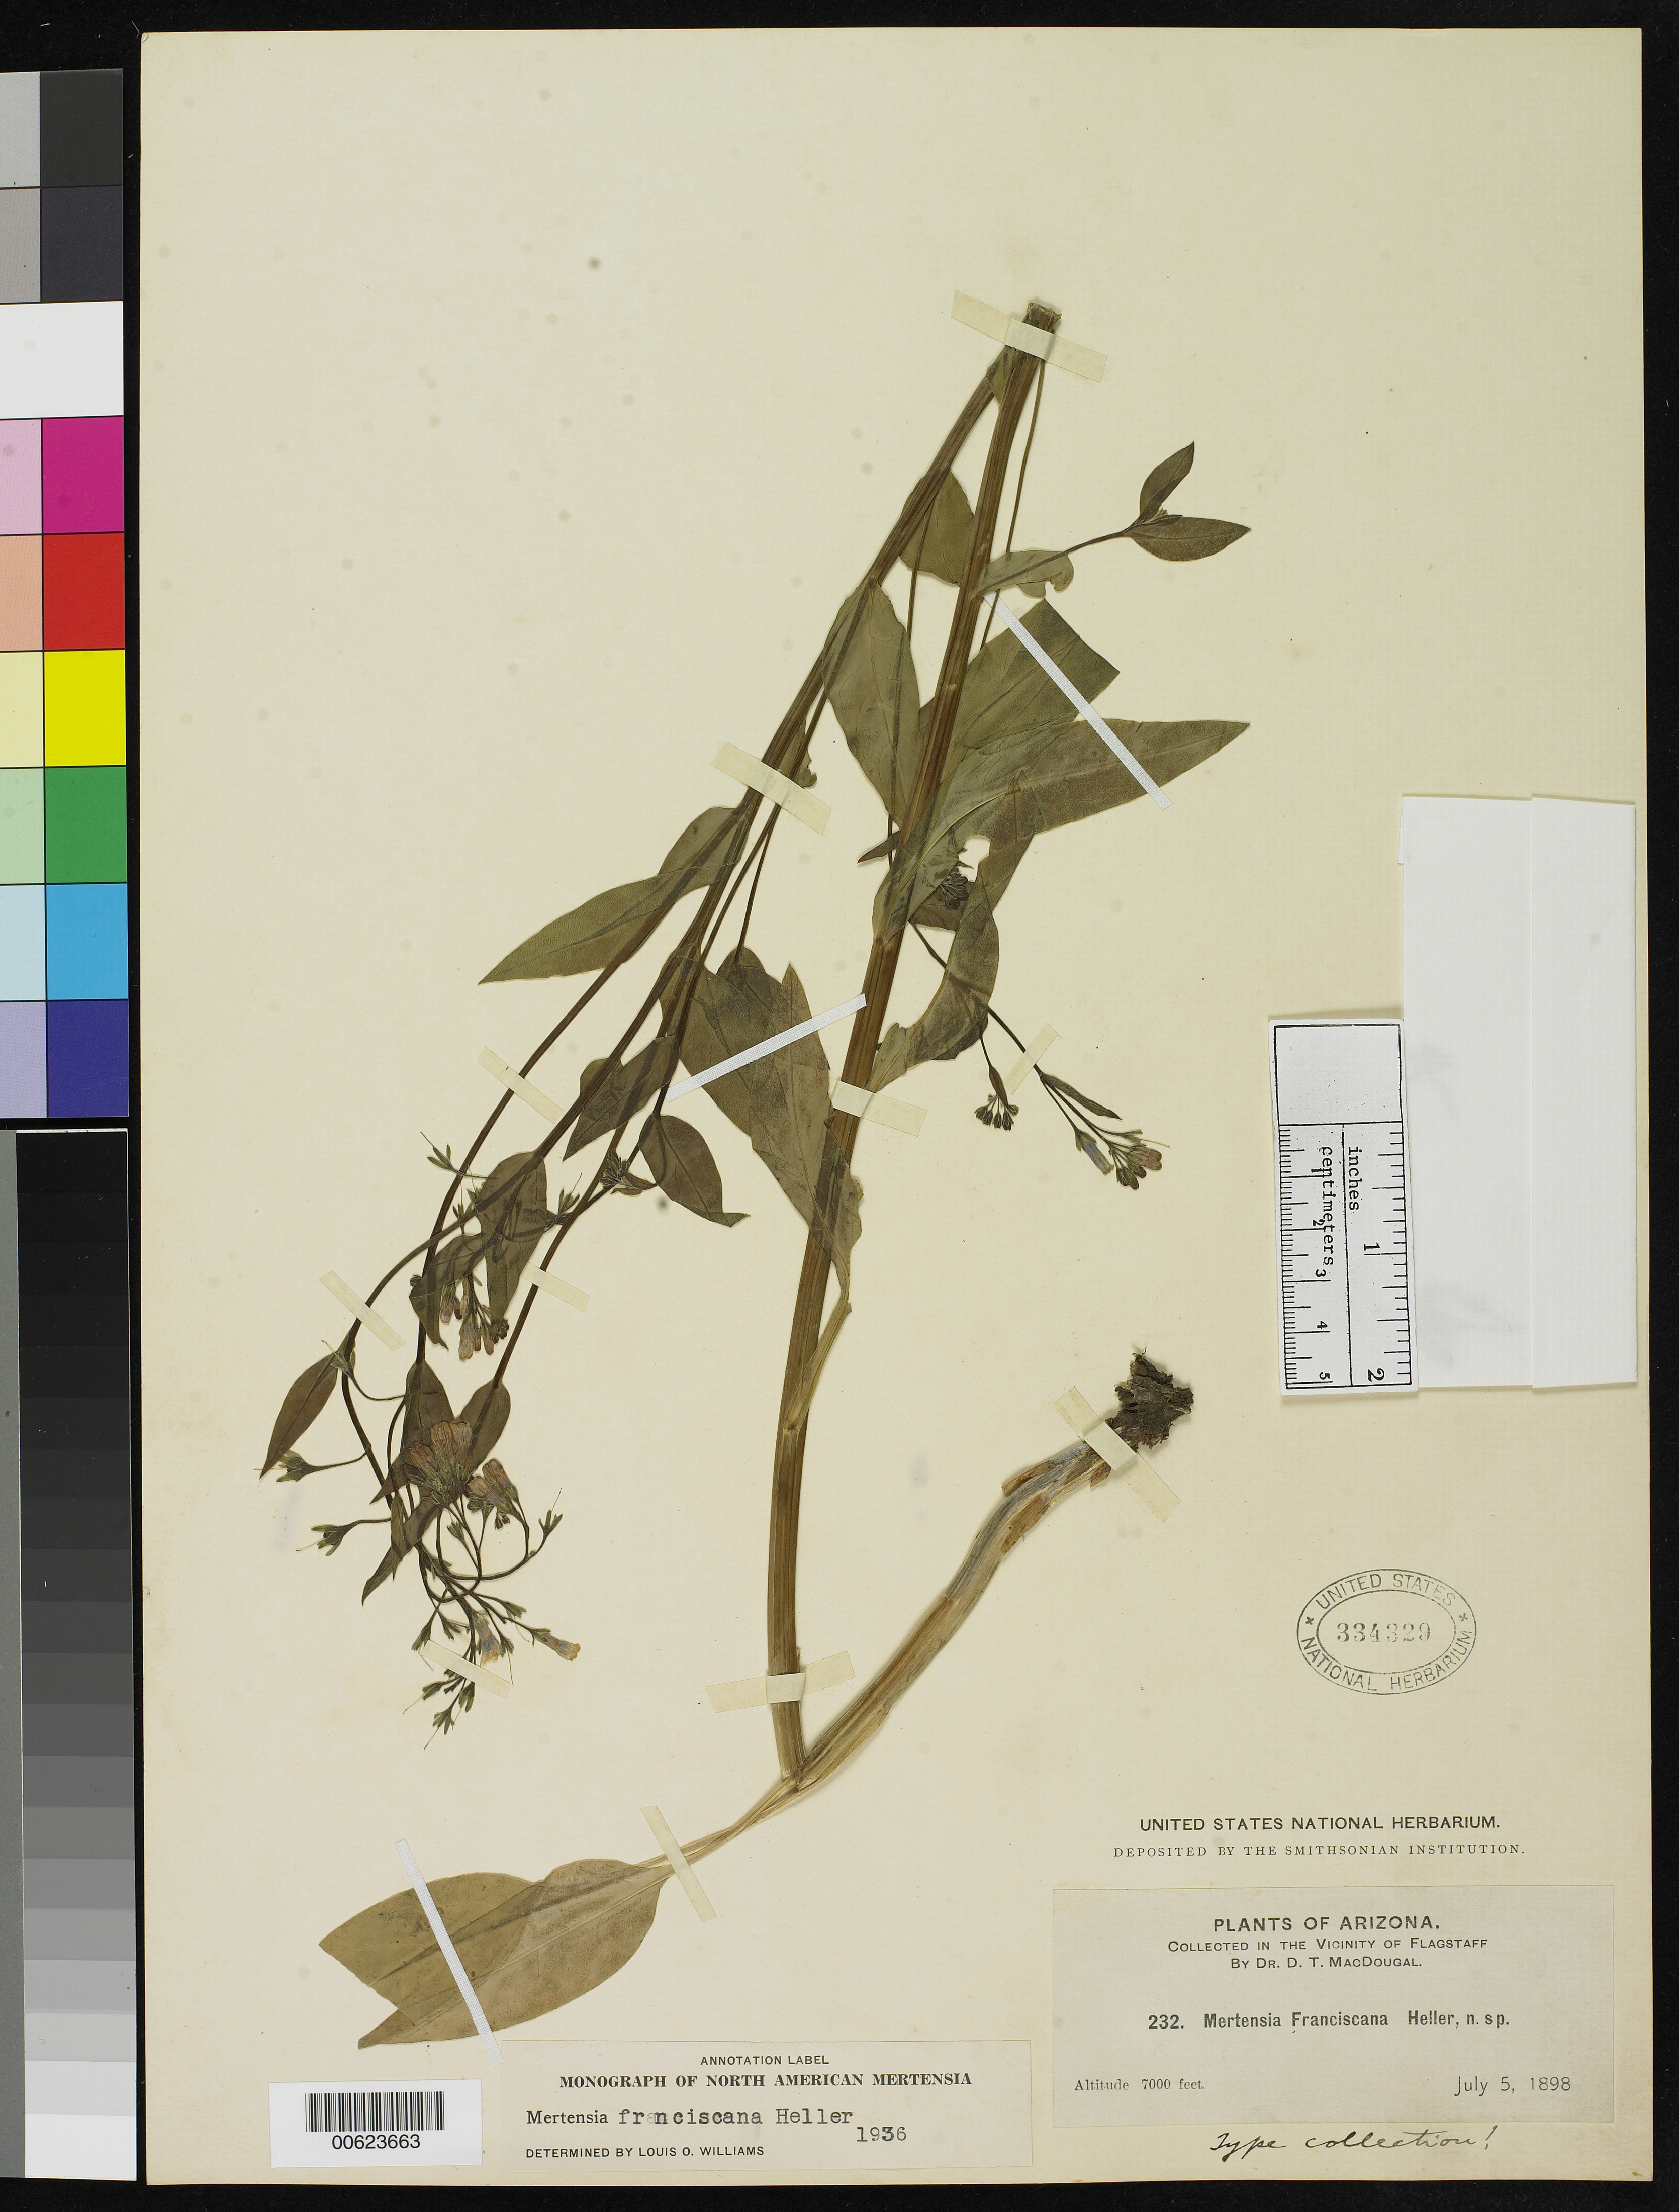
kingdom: Plantae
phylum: Tracheophyta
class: Magnoliopsida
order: Boraginales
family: Boraginaceae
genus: Mertensia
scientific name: Mertensia franciscana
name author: A. Heller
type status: Isotype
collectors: D. T. MacDougal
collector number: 232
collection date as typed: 05 Jul 1898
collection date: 1898-07-05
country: United States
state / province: Arizona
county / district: Coconino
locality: Flagstaff vicinity.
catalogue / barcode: US 334329